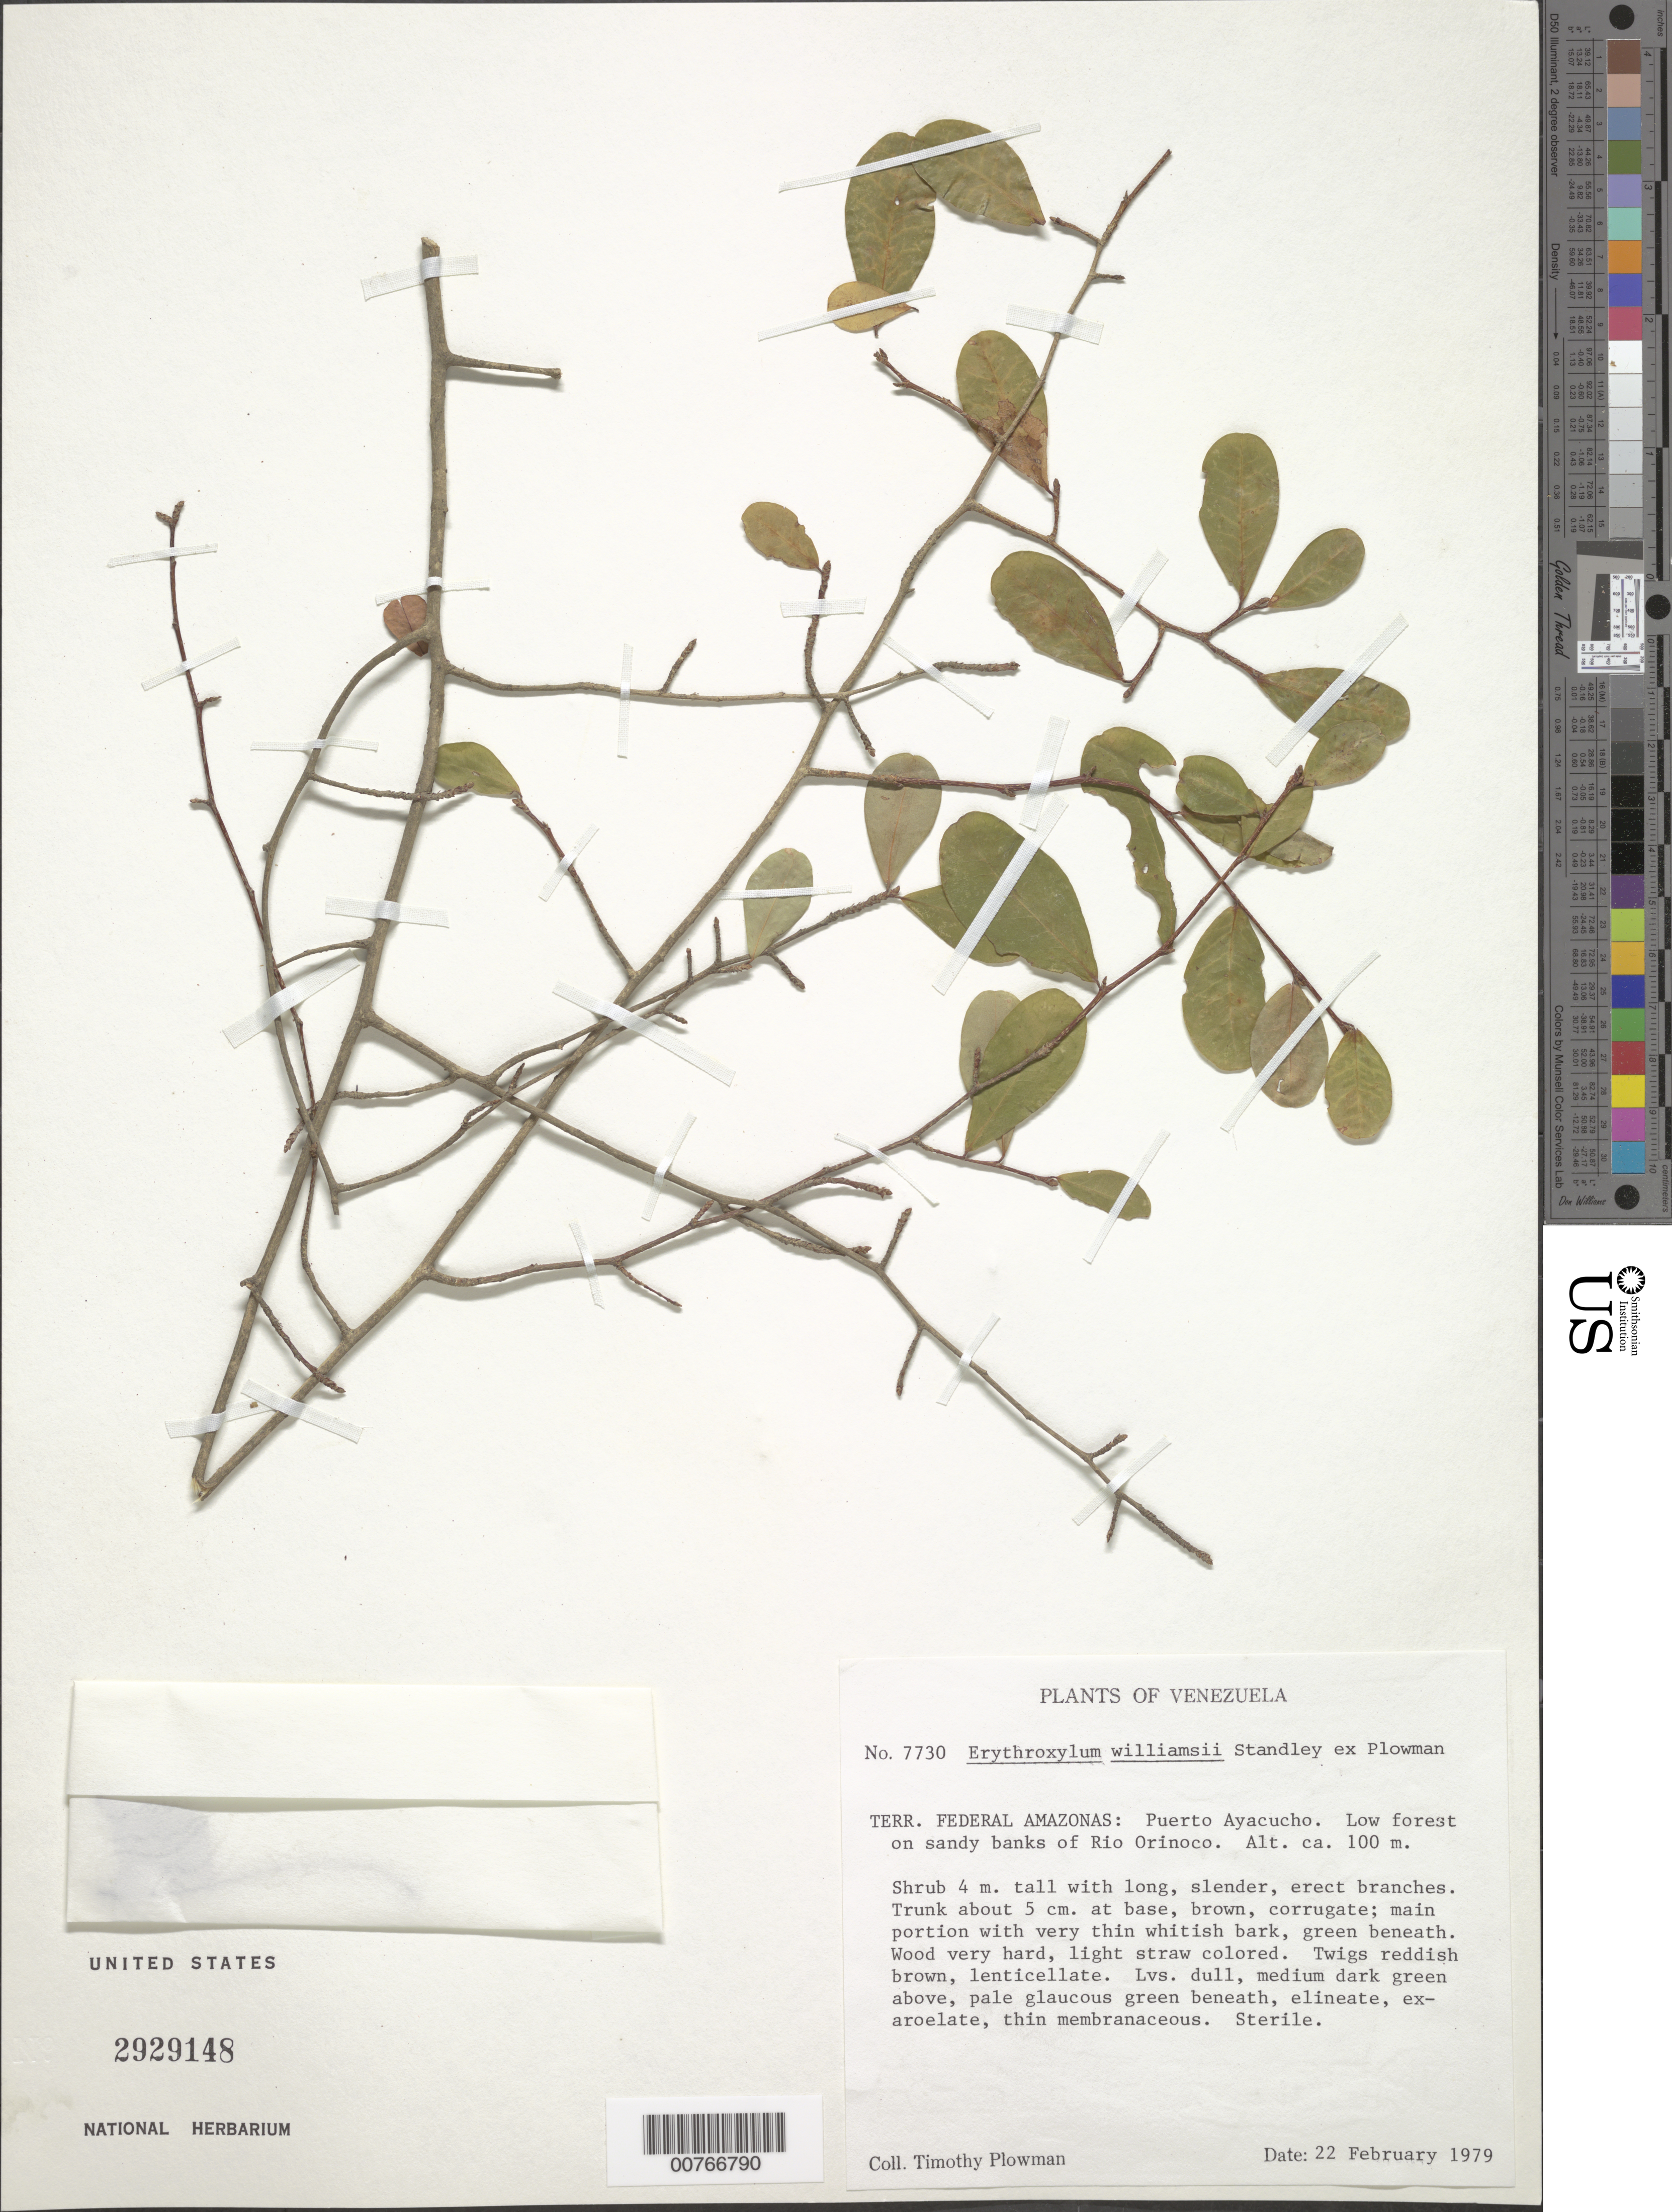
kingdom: Plantae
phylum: Tracheophyta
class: Magnoliopsida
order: Malpighiales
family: Erythroxylaceae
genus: Erythroxylum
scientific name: Erythroxylum williamsii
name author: Standl. ex Plowman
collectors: T. Plowman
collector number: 7730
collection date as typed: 22-Feb-79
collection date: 1979-02-22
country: Venezuela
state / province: Amazonas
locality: Puerto Ayacucho, Río Orinoco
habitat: Low forest on sandy riverbanks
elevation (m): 100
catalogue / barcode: US 2929148